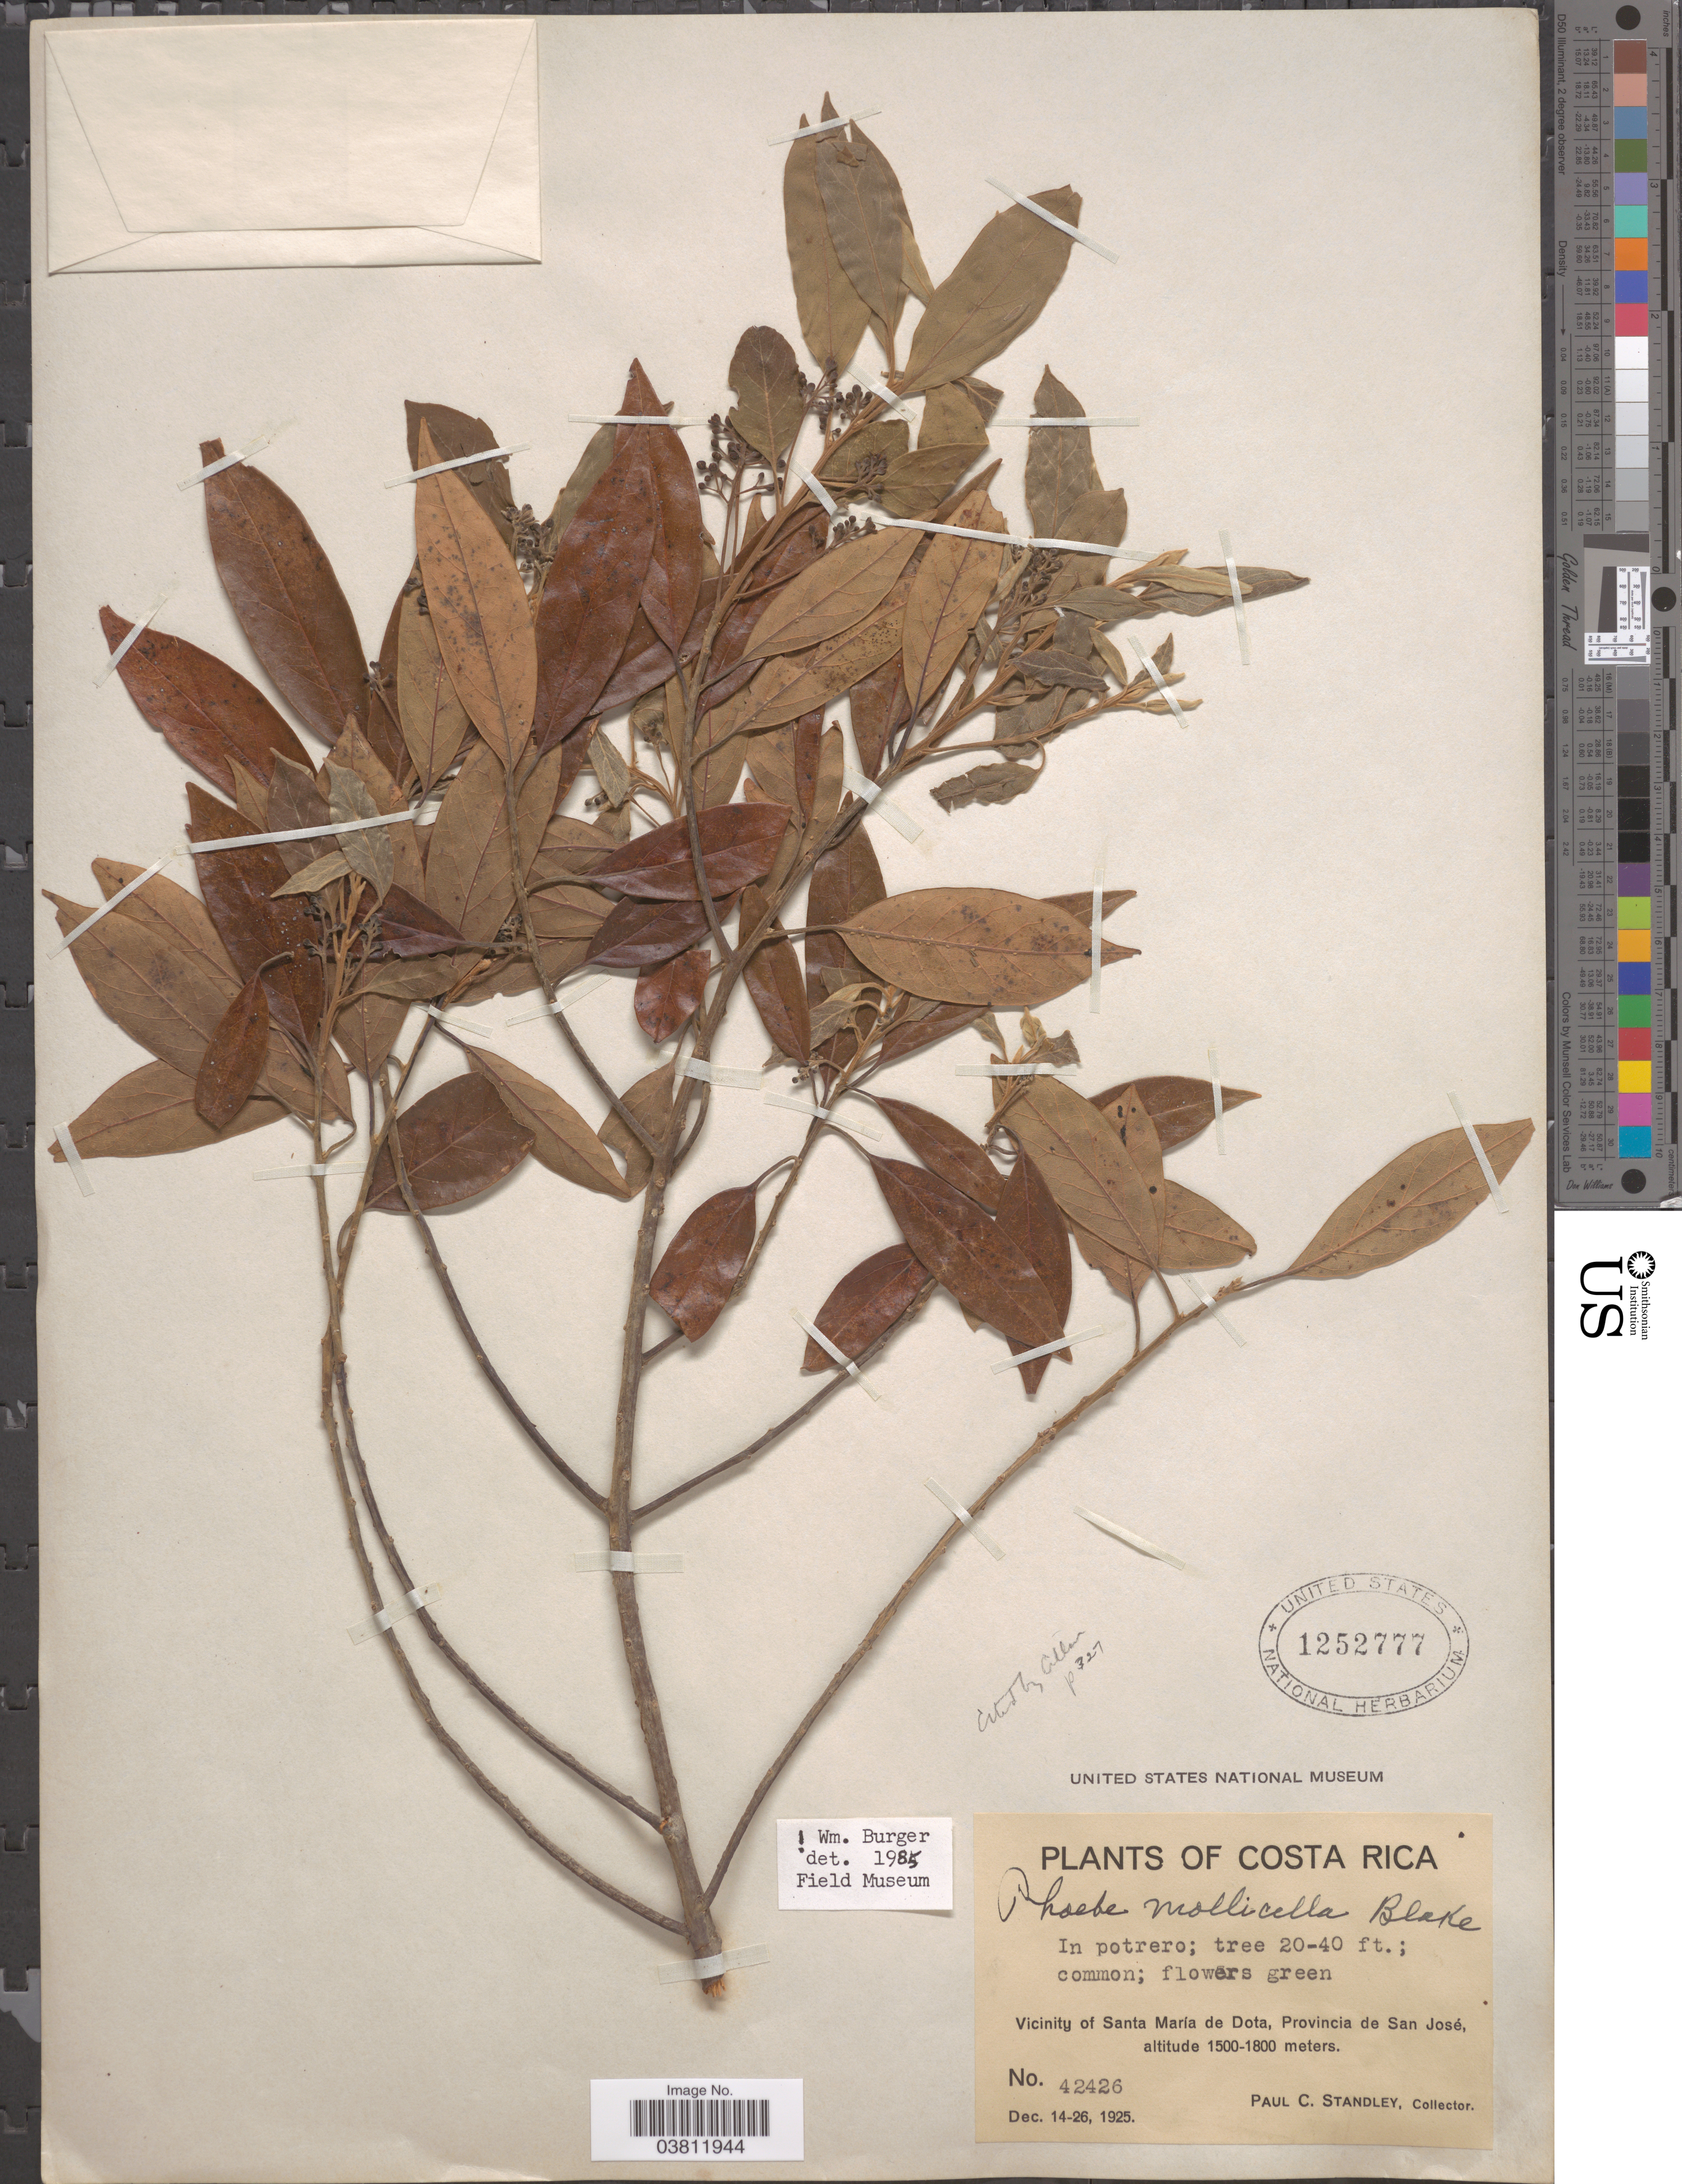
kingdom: Plantae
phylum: Tracheophyta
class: Magnoliopsida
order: Laurales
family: Lauraceae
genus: Phoebe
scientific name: Phoebe mollicella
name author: S.F. Blake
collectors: P. C. Standley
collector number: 42426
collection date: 1925-12-14/1925-12-26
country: Costa Rica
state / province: San José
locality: Vicinity of Santa Maria de Dota.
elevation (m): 1500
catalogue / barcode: US 1252777